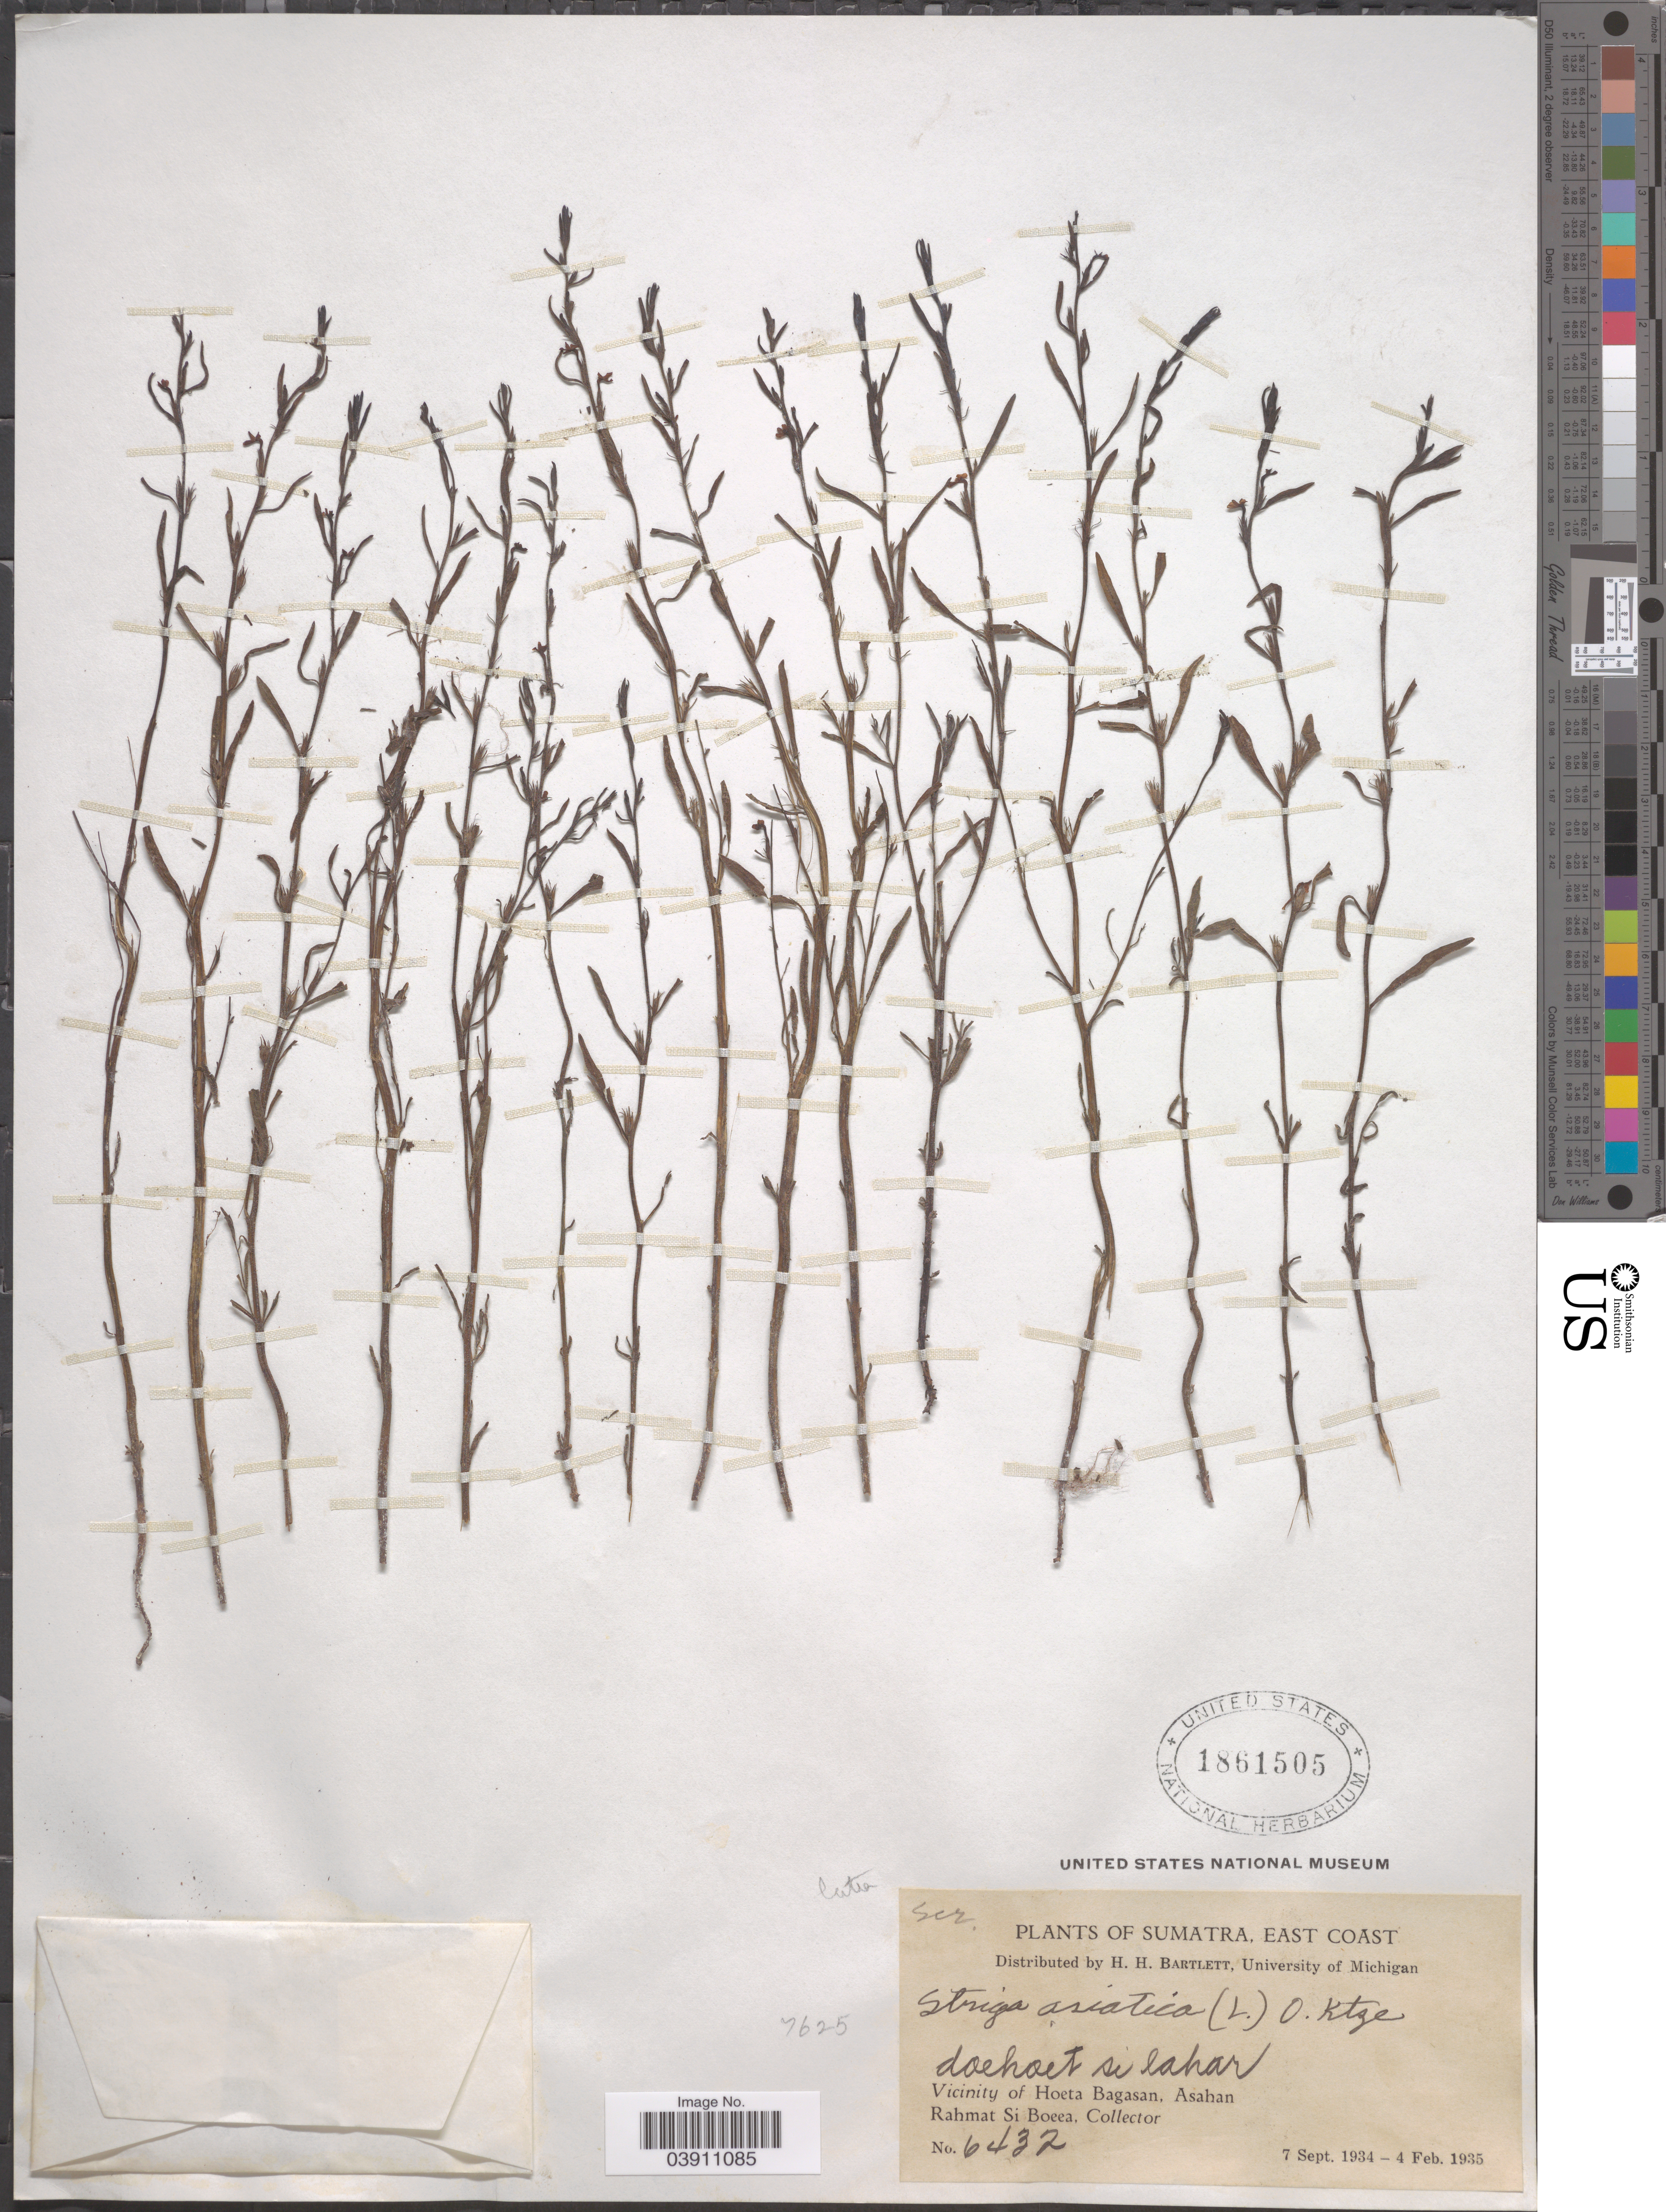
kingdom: Plantae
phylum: Tracheophyta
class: Magnoliopsida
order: Lamiales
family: Orobanchaceae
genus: Striga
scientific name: Striga asiatica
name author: (L.) Kuntze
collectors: Rahmat Si Boeea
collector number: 6432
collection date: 1934-09-07/1935-02-04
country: Indonesia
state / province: Sumatra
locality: East Coast. Vicinity of Hoeta Bagasan, Asahan.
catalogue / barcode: US 1861505